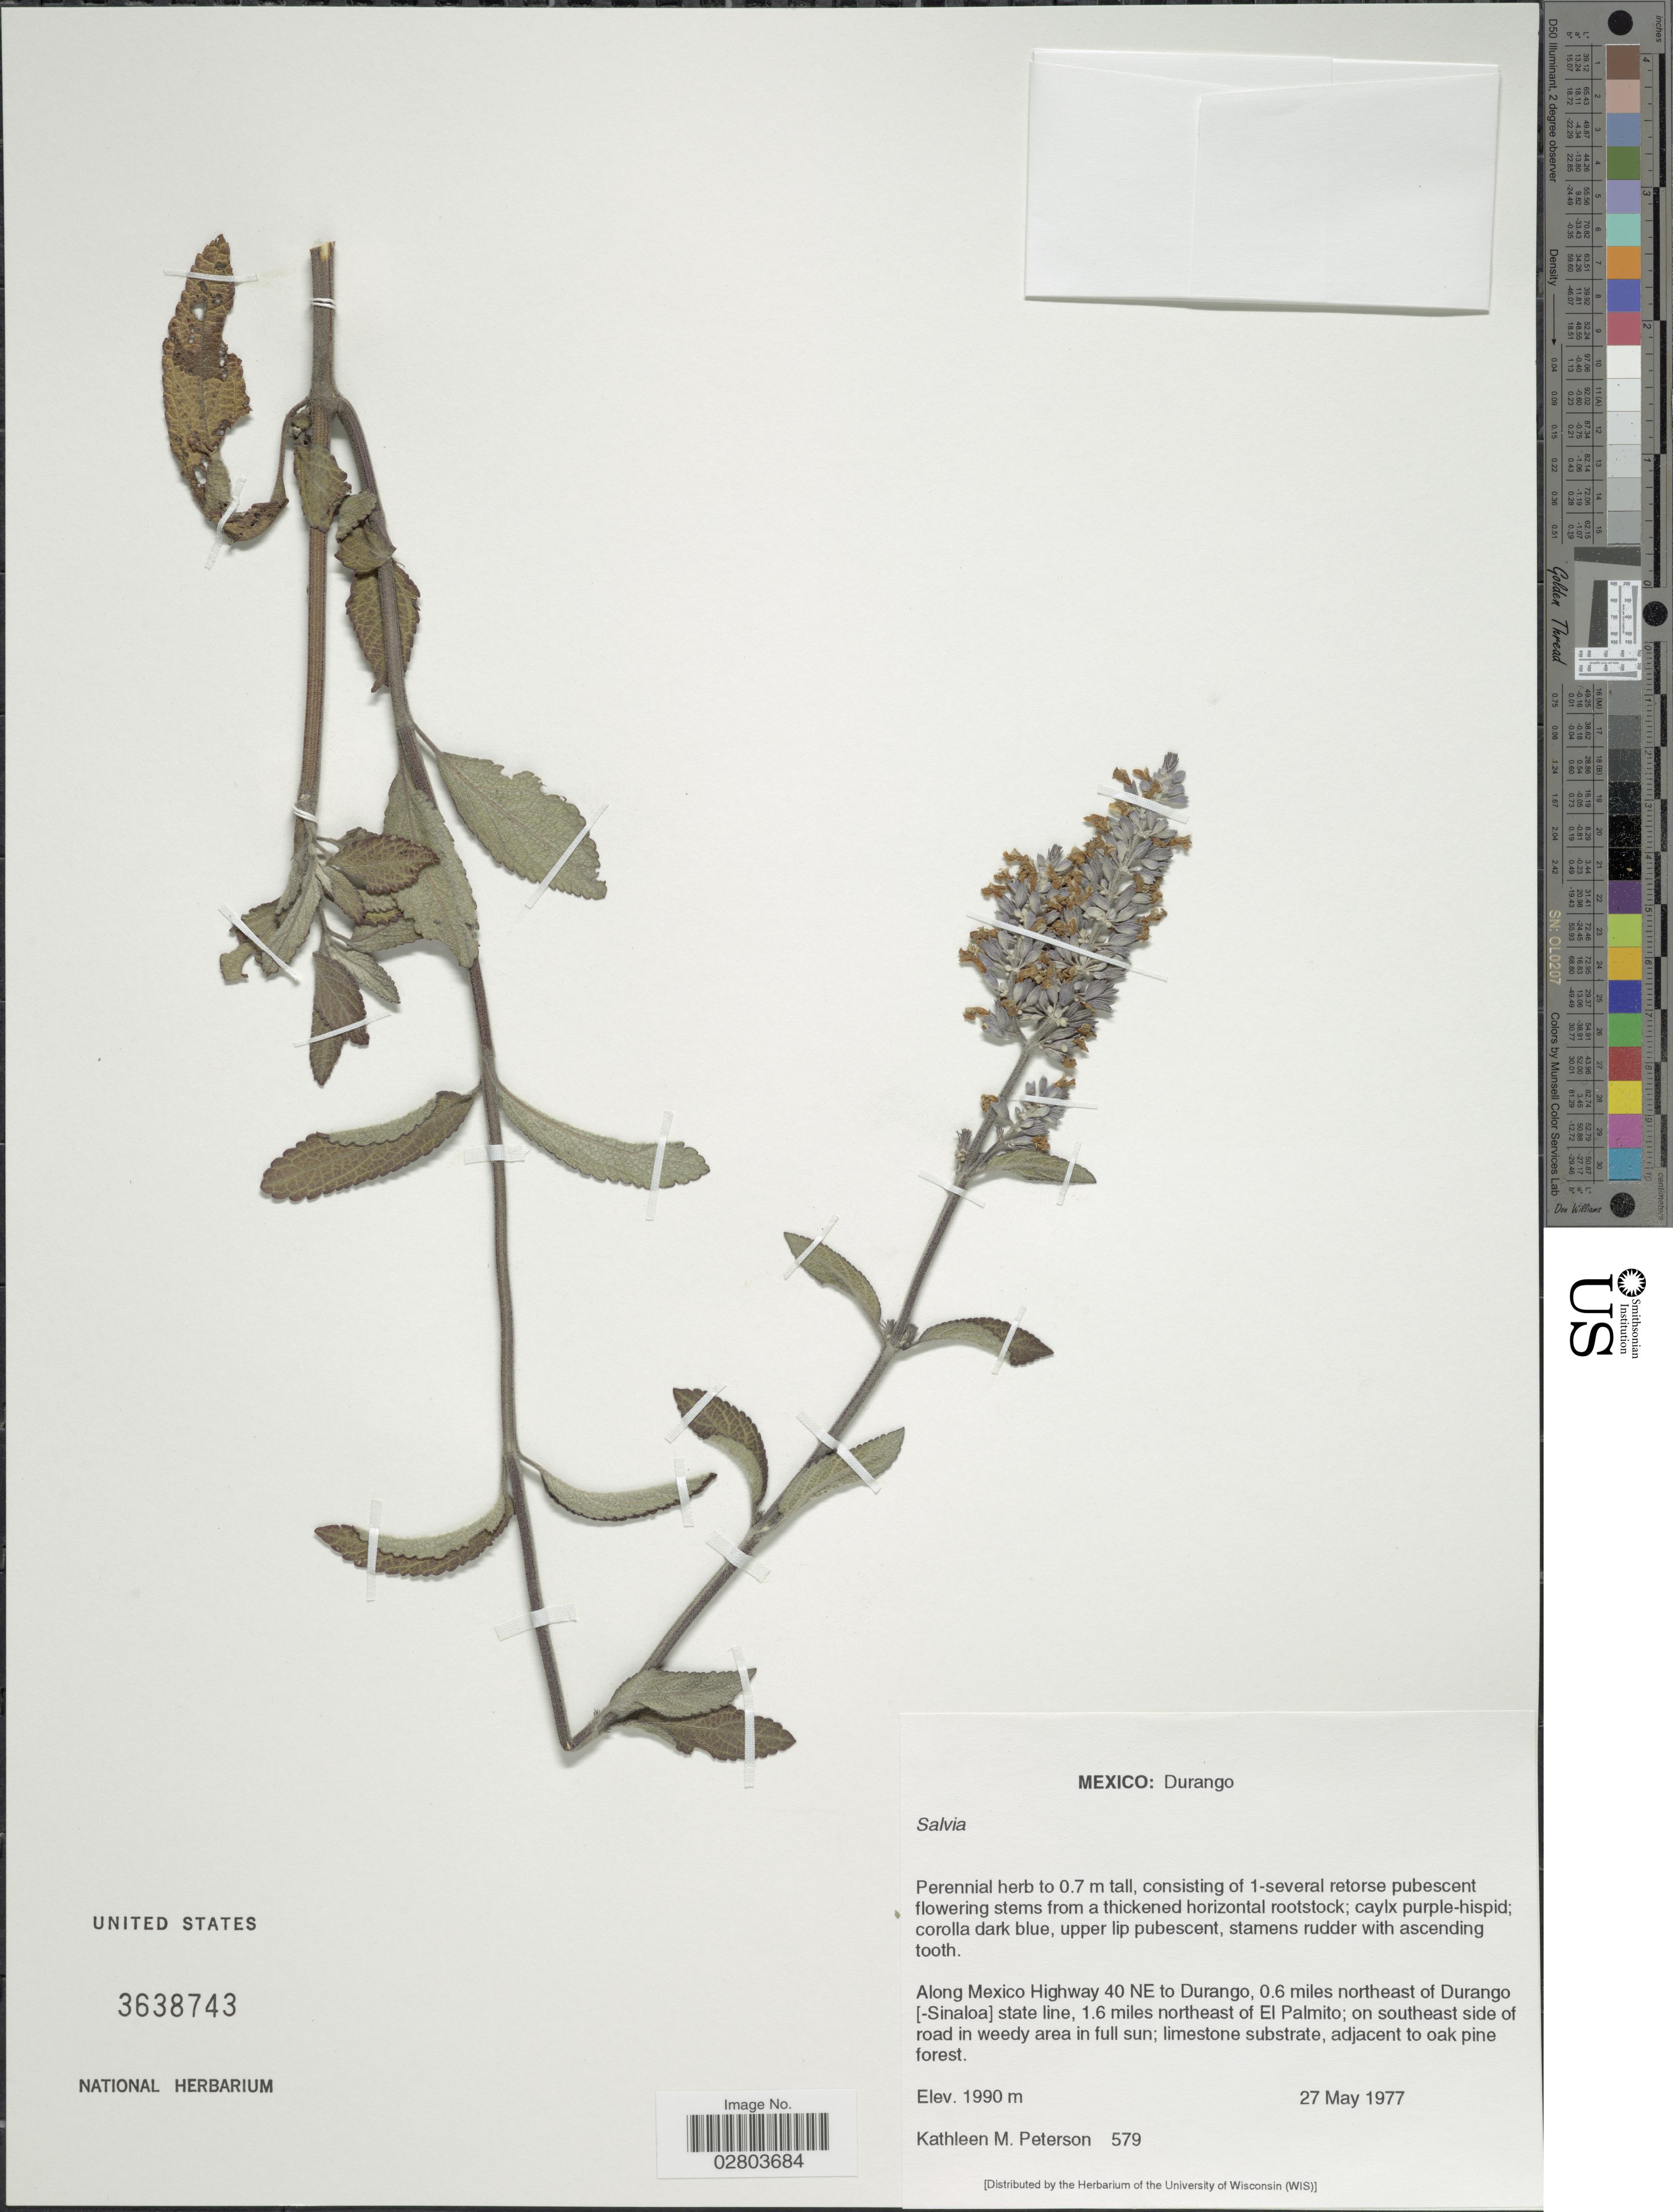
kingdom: Plantae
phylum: Tracheophyta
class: Magnoliopsida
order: Lamiales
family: Lamiaceae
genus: Salvia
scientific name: Salvia sp.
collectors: K. Peterson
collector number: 579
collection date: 1977-05-27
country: Mexico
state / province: Durango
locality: Along Mexico Highway 40 NE to Durango, 0.6 miles northeast of Durango [-Sinaloa] state line, 1.6 miles northeast of El Palmito; on southeast side of road in weedy area in full sun.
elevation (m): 1990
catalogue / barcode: US 3638743